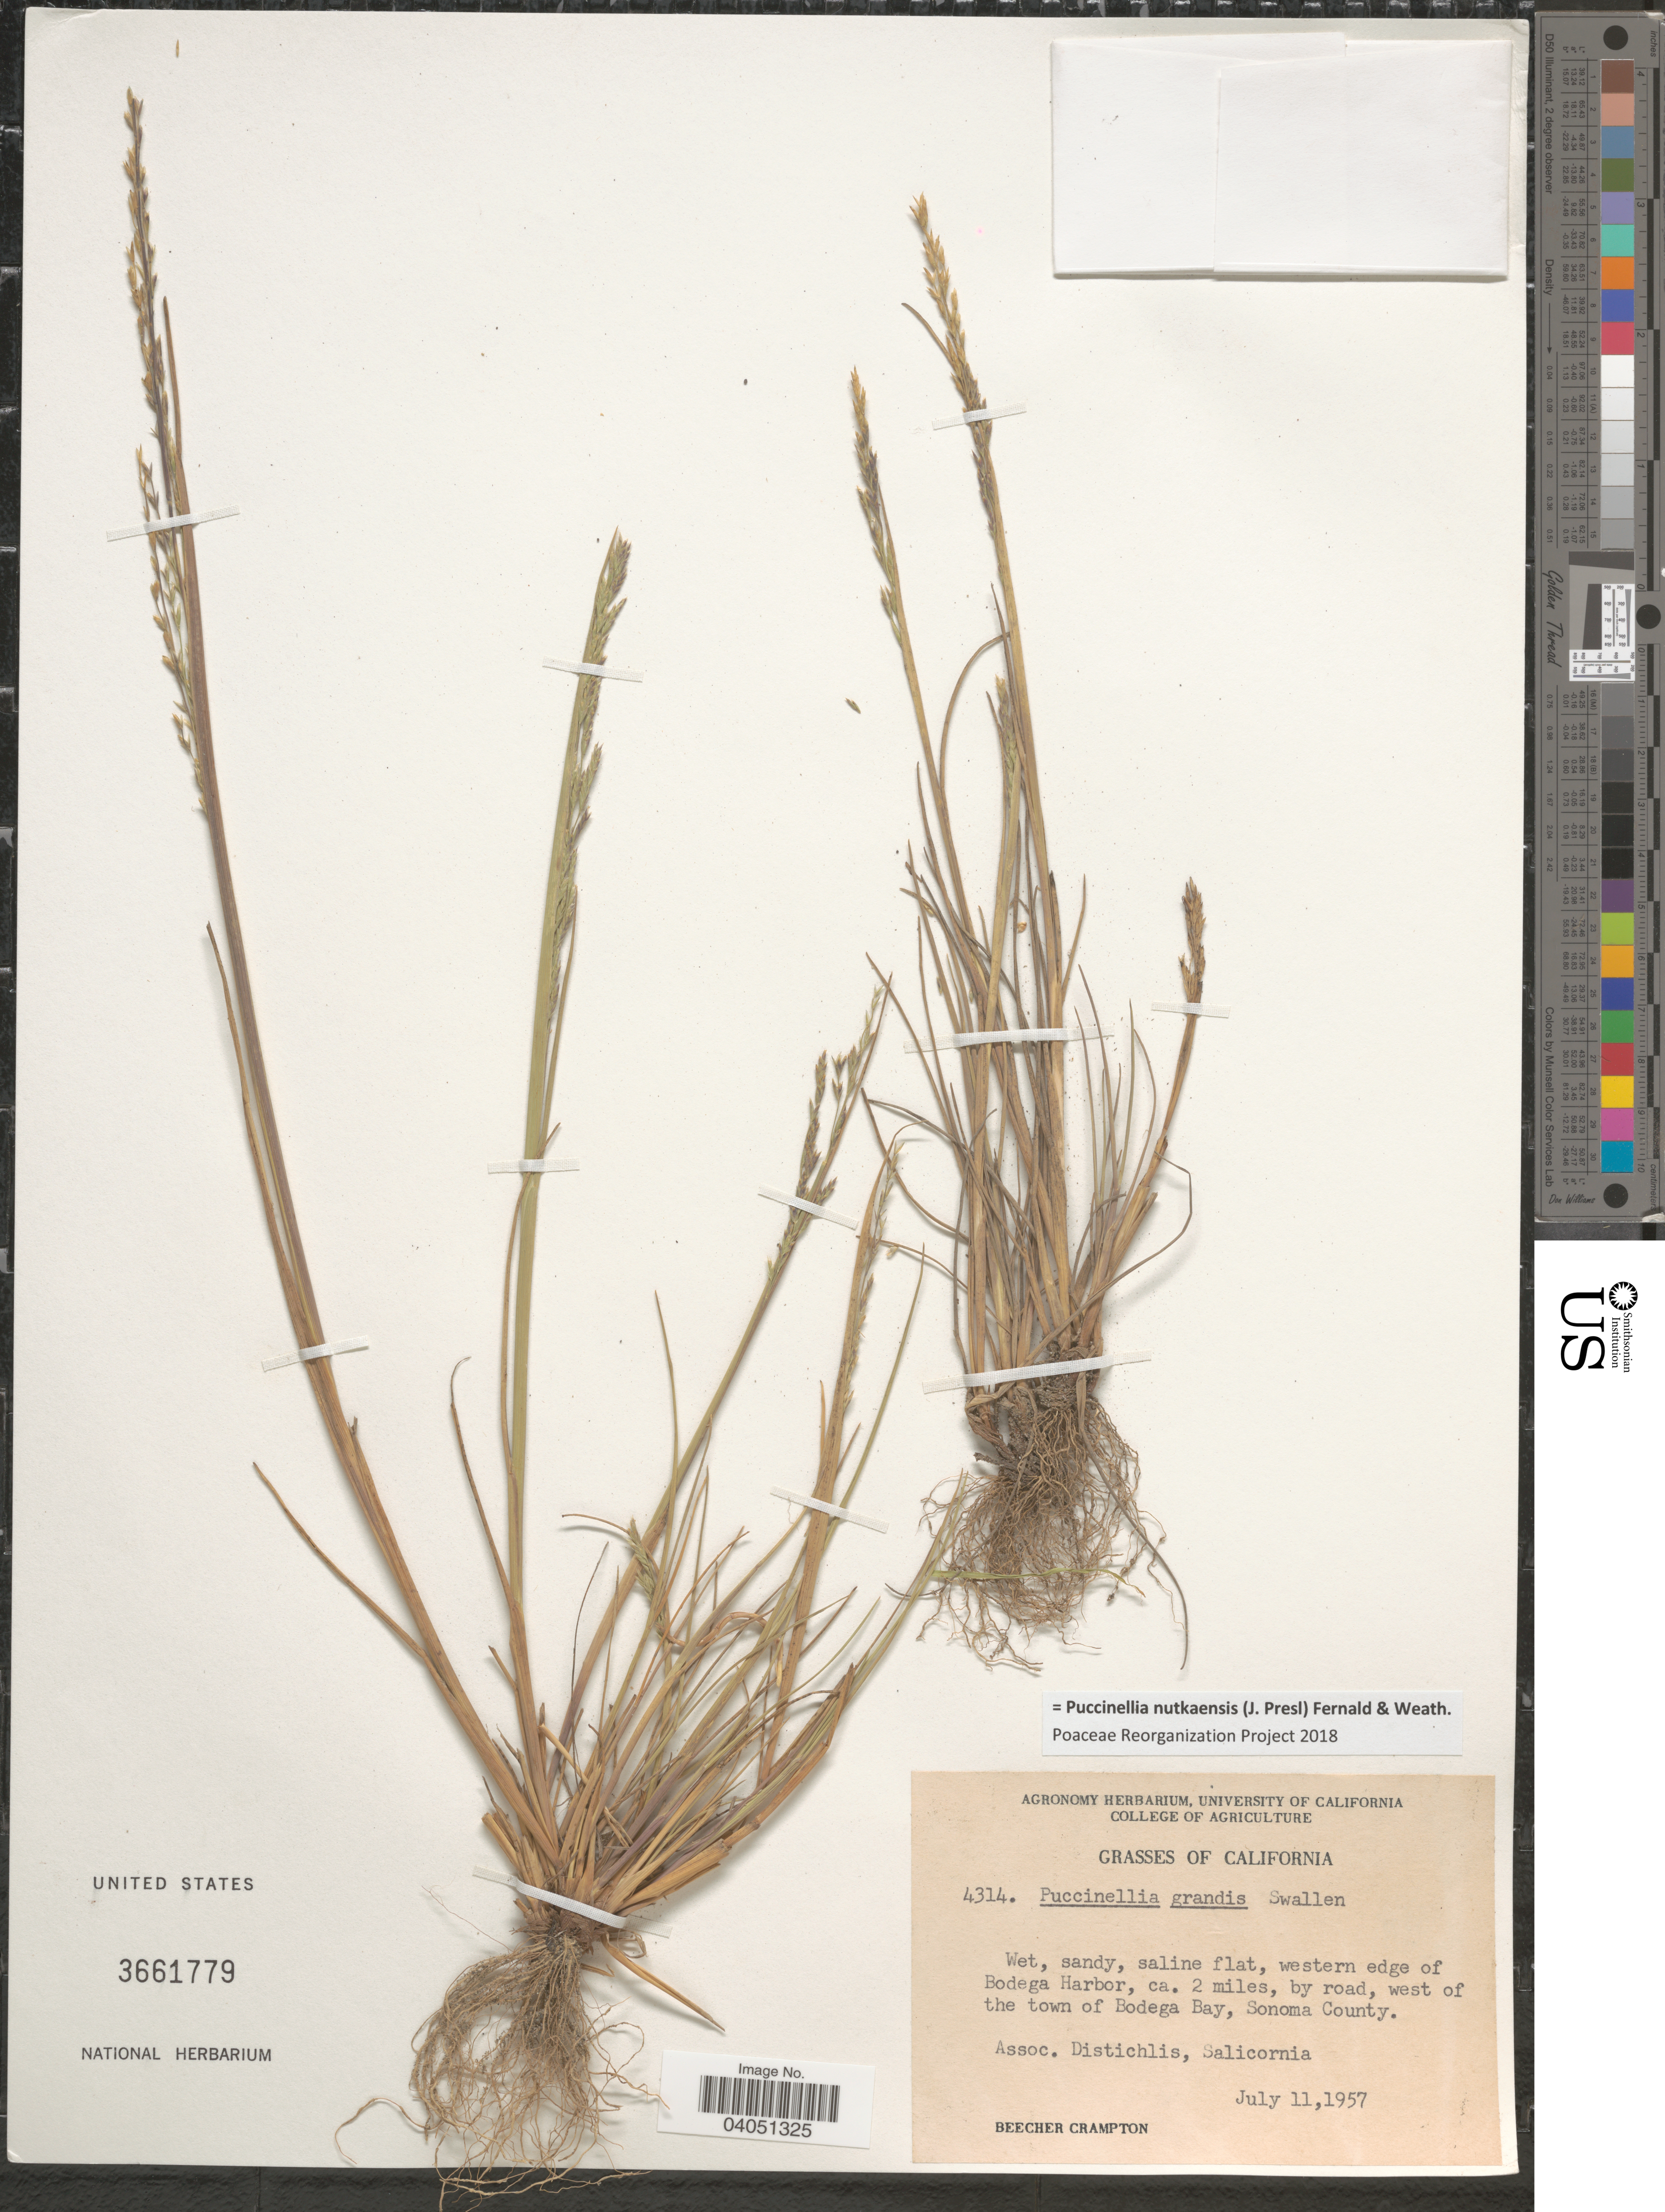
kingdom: Plantae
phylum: Tracheophyta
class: Liliopsida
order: Poales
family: Poaceae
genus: Puccinellia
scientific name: Puccinellia nutkaensis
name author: (J. Presl) Fernald & Weath.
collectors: B. Crampton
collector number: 4314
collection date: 1957-07-11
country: United States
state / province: California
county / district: Sonoma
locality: Wet, saline flat, western edge of Bodega Harbor, ca. 2 miles, by road, west of the town of Bodega Bay, Sonoma County.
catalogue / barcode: US 3661779